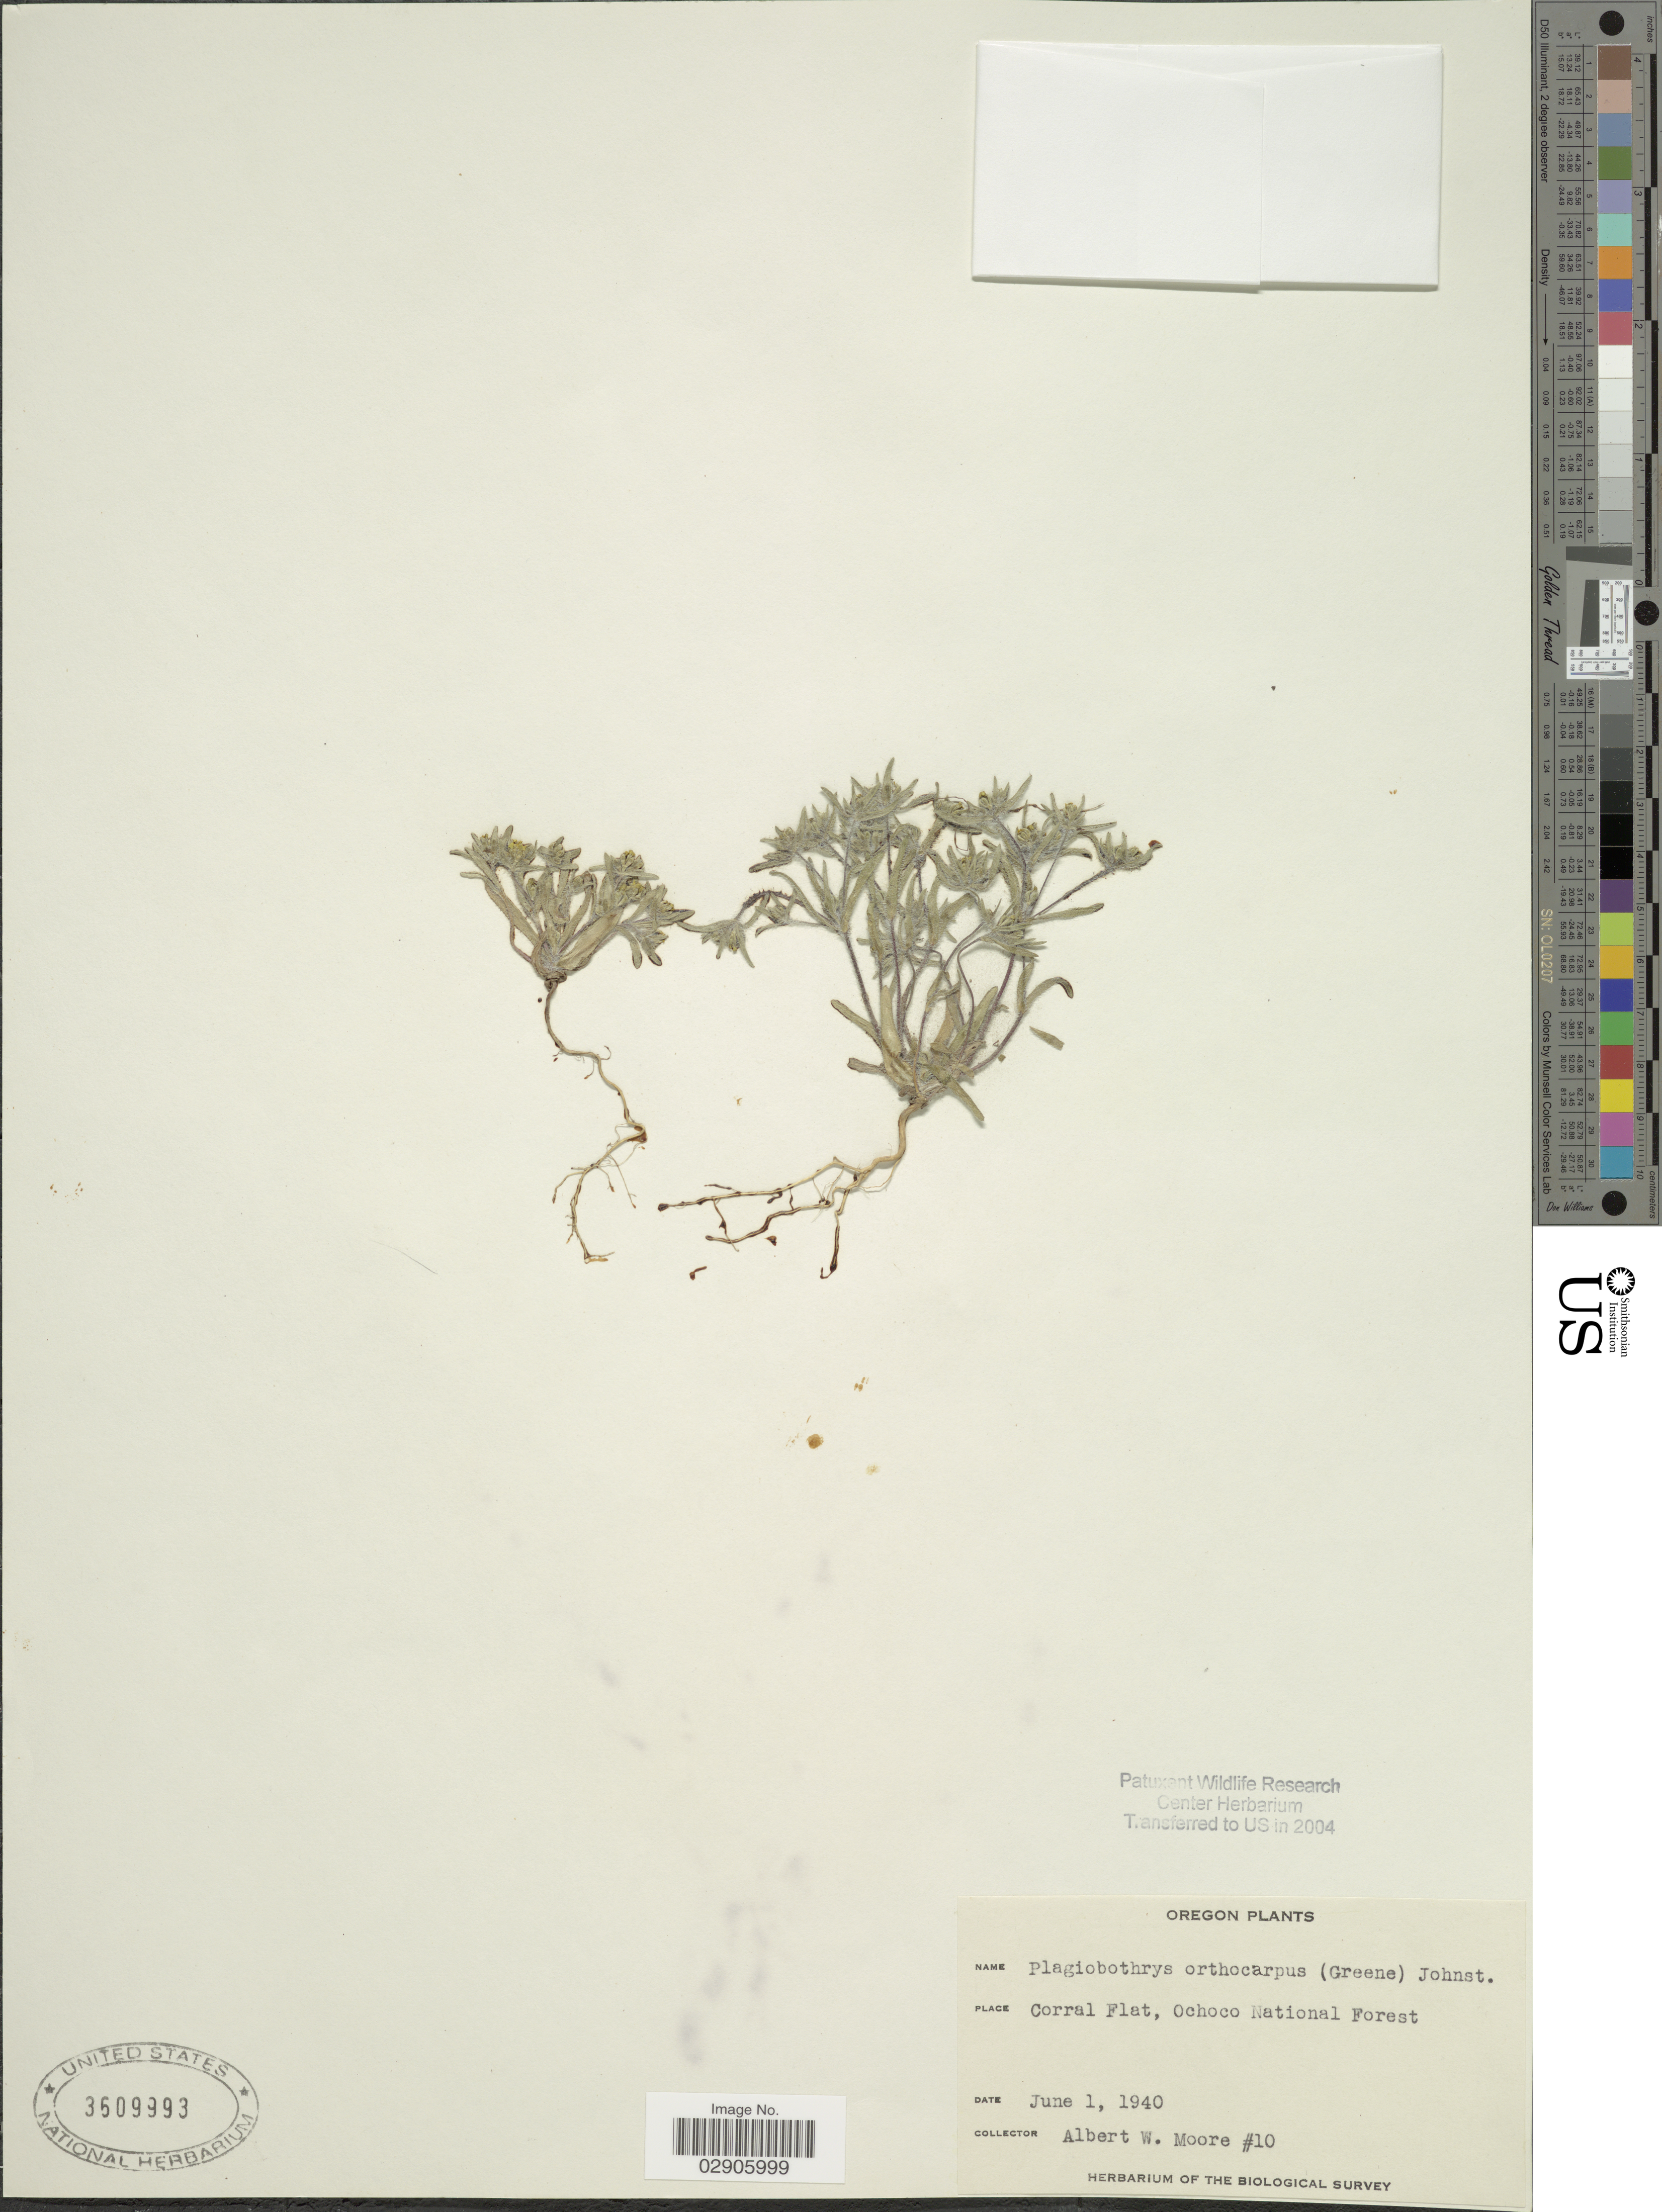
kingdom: Plantae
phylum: Tracheophyta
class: Magnoliopsida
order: Boraginales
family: Boraginaceae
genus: Plagiobothrys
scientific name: Plagiobothrys orthocarpus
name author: (Greene) I.M. Johnst.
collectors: A. Moore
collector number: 10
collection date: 1940-06-01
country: United States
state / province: Oregon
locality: Corral Flat, Ochoco National Forest.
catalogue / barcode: US 3609993